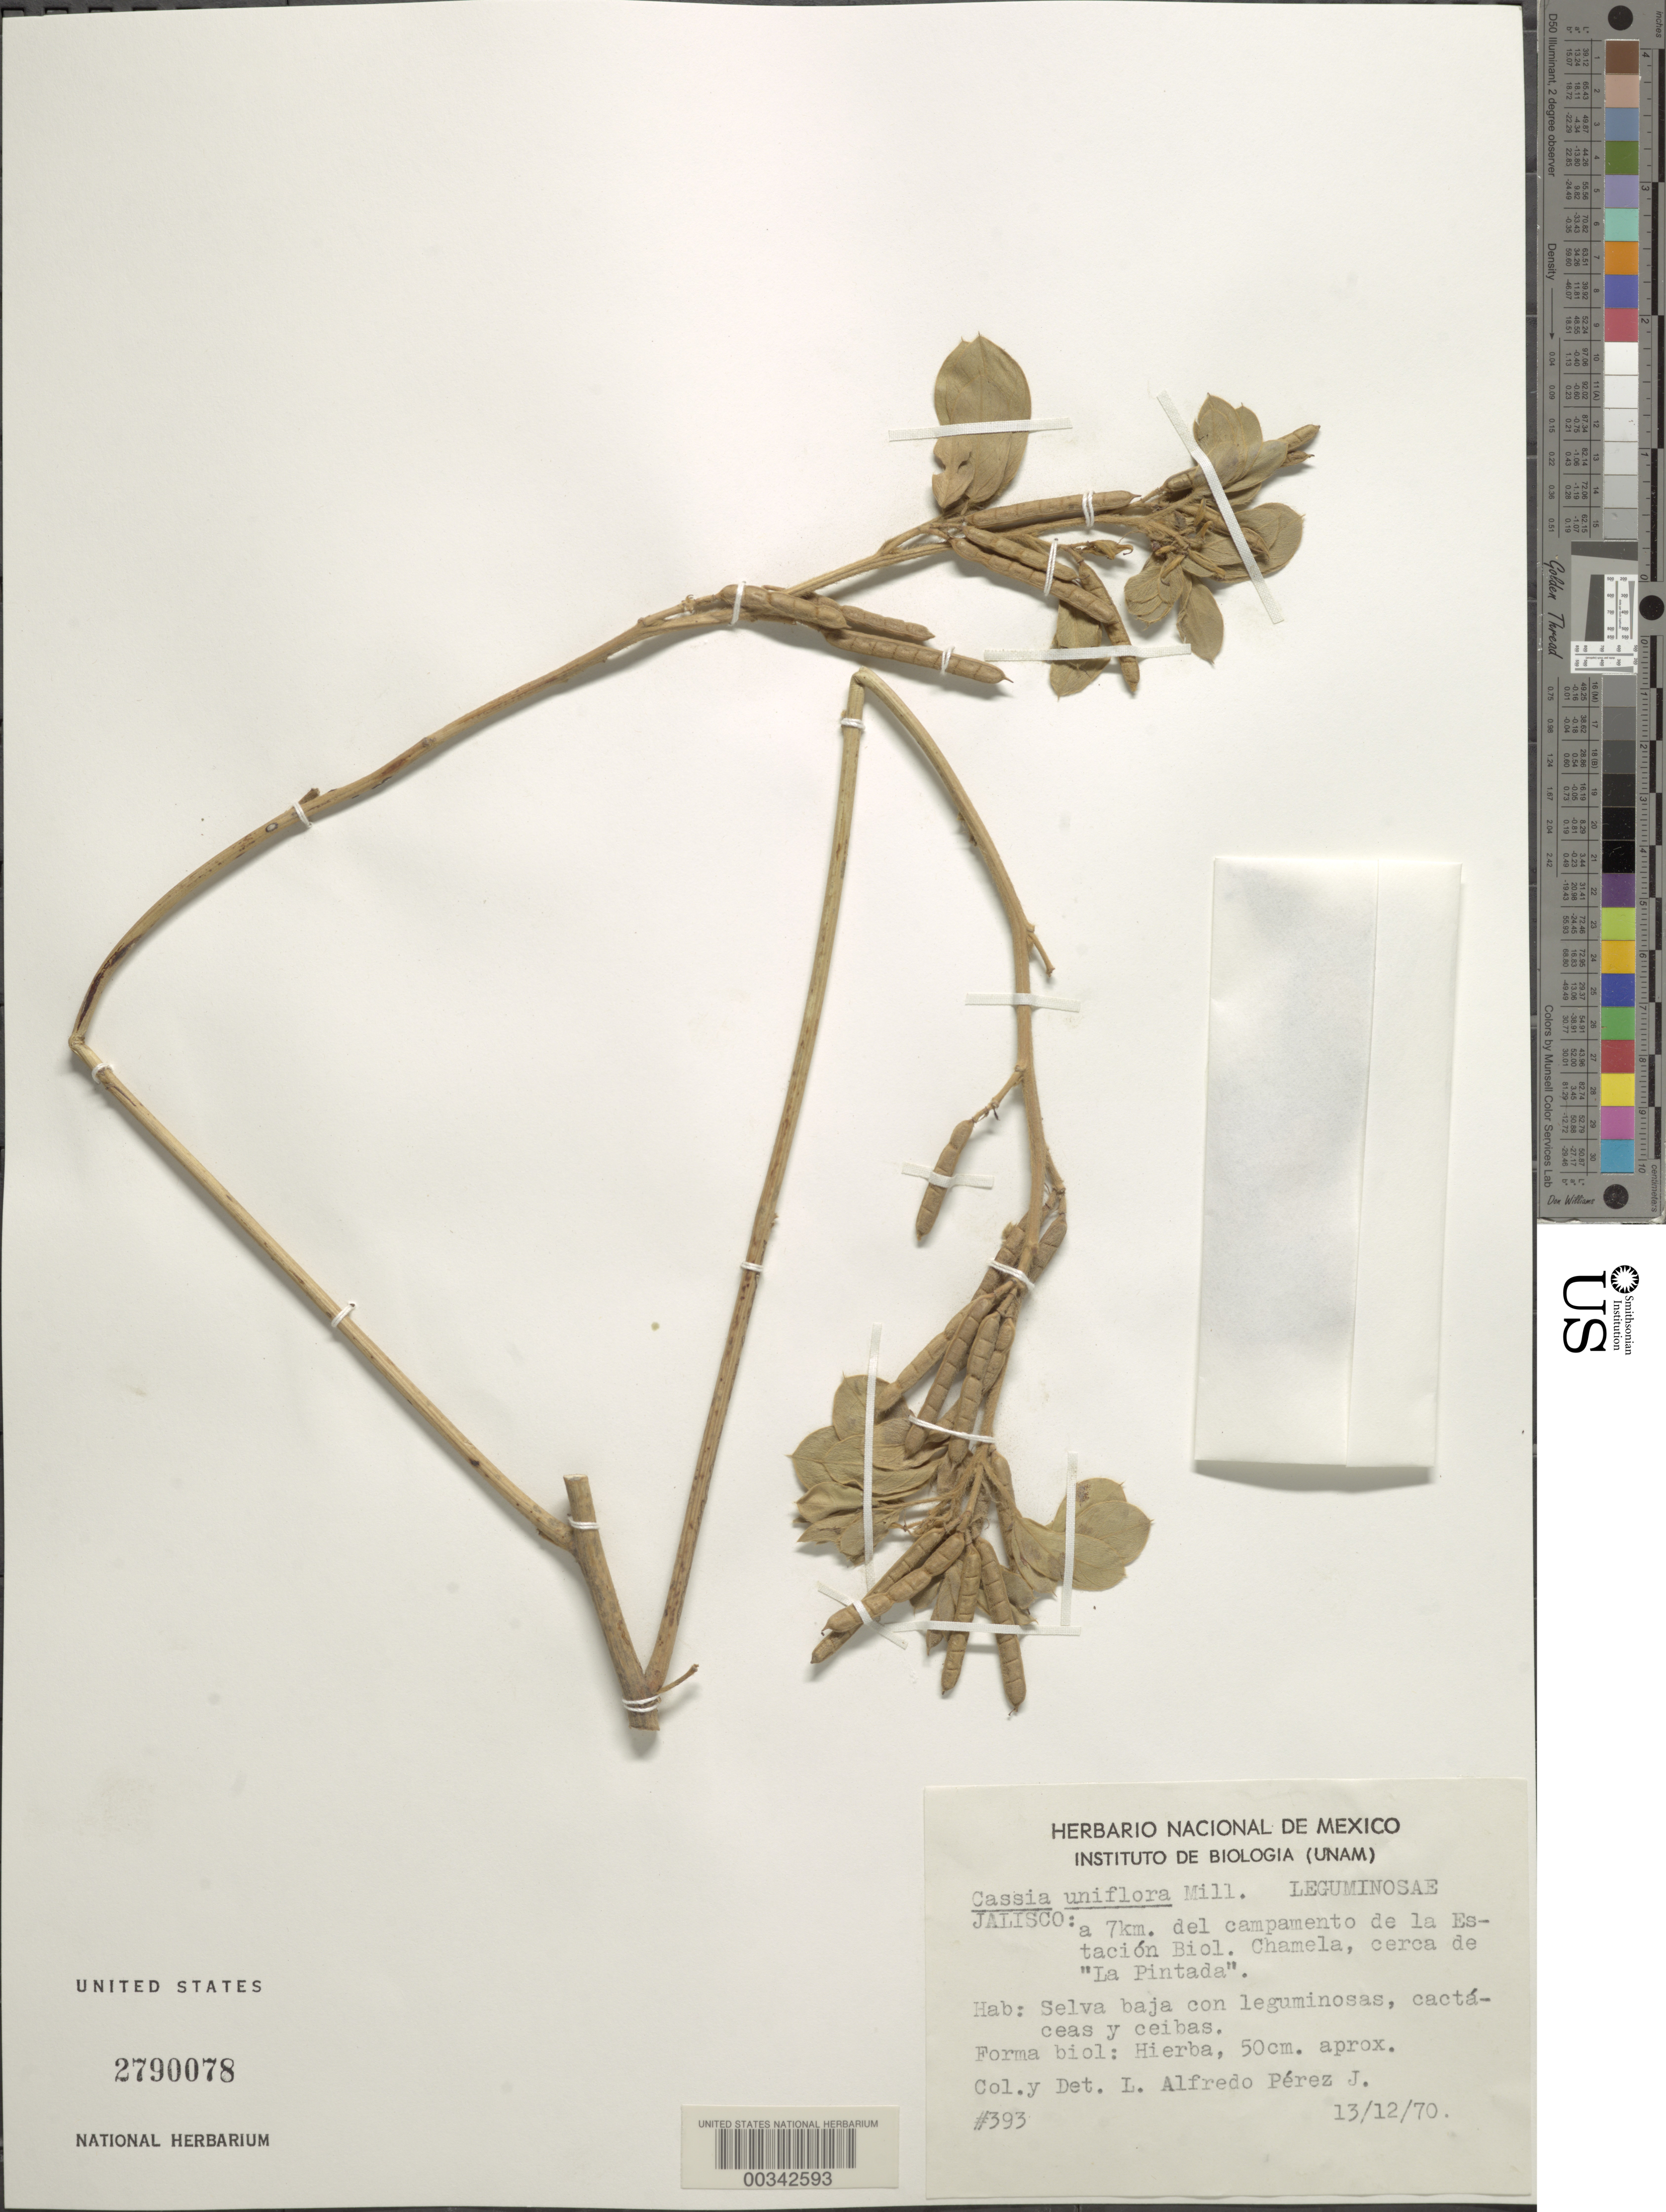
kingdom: Plantae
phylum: Tracheophyta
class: Magnoliopsida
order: Fabales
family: Fabaceae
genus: Senna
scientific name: Senna uniflora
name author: (Mill.) H.S. Irwin & Barneby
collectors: L. Perez Jimenez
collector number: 393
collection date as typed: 13 Dec 1970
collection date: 1970-12-13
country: Mexico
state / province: Jalisco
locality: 7 km to the camp of the Estacion Biol. Chamela, near "La Pintada"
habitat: Forest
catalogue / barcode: US 2790078